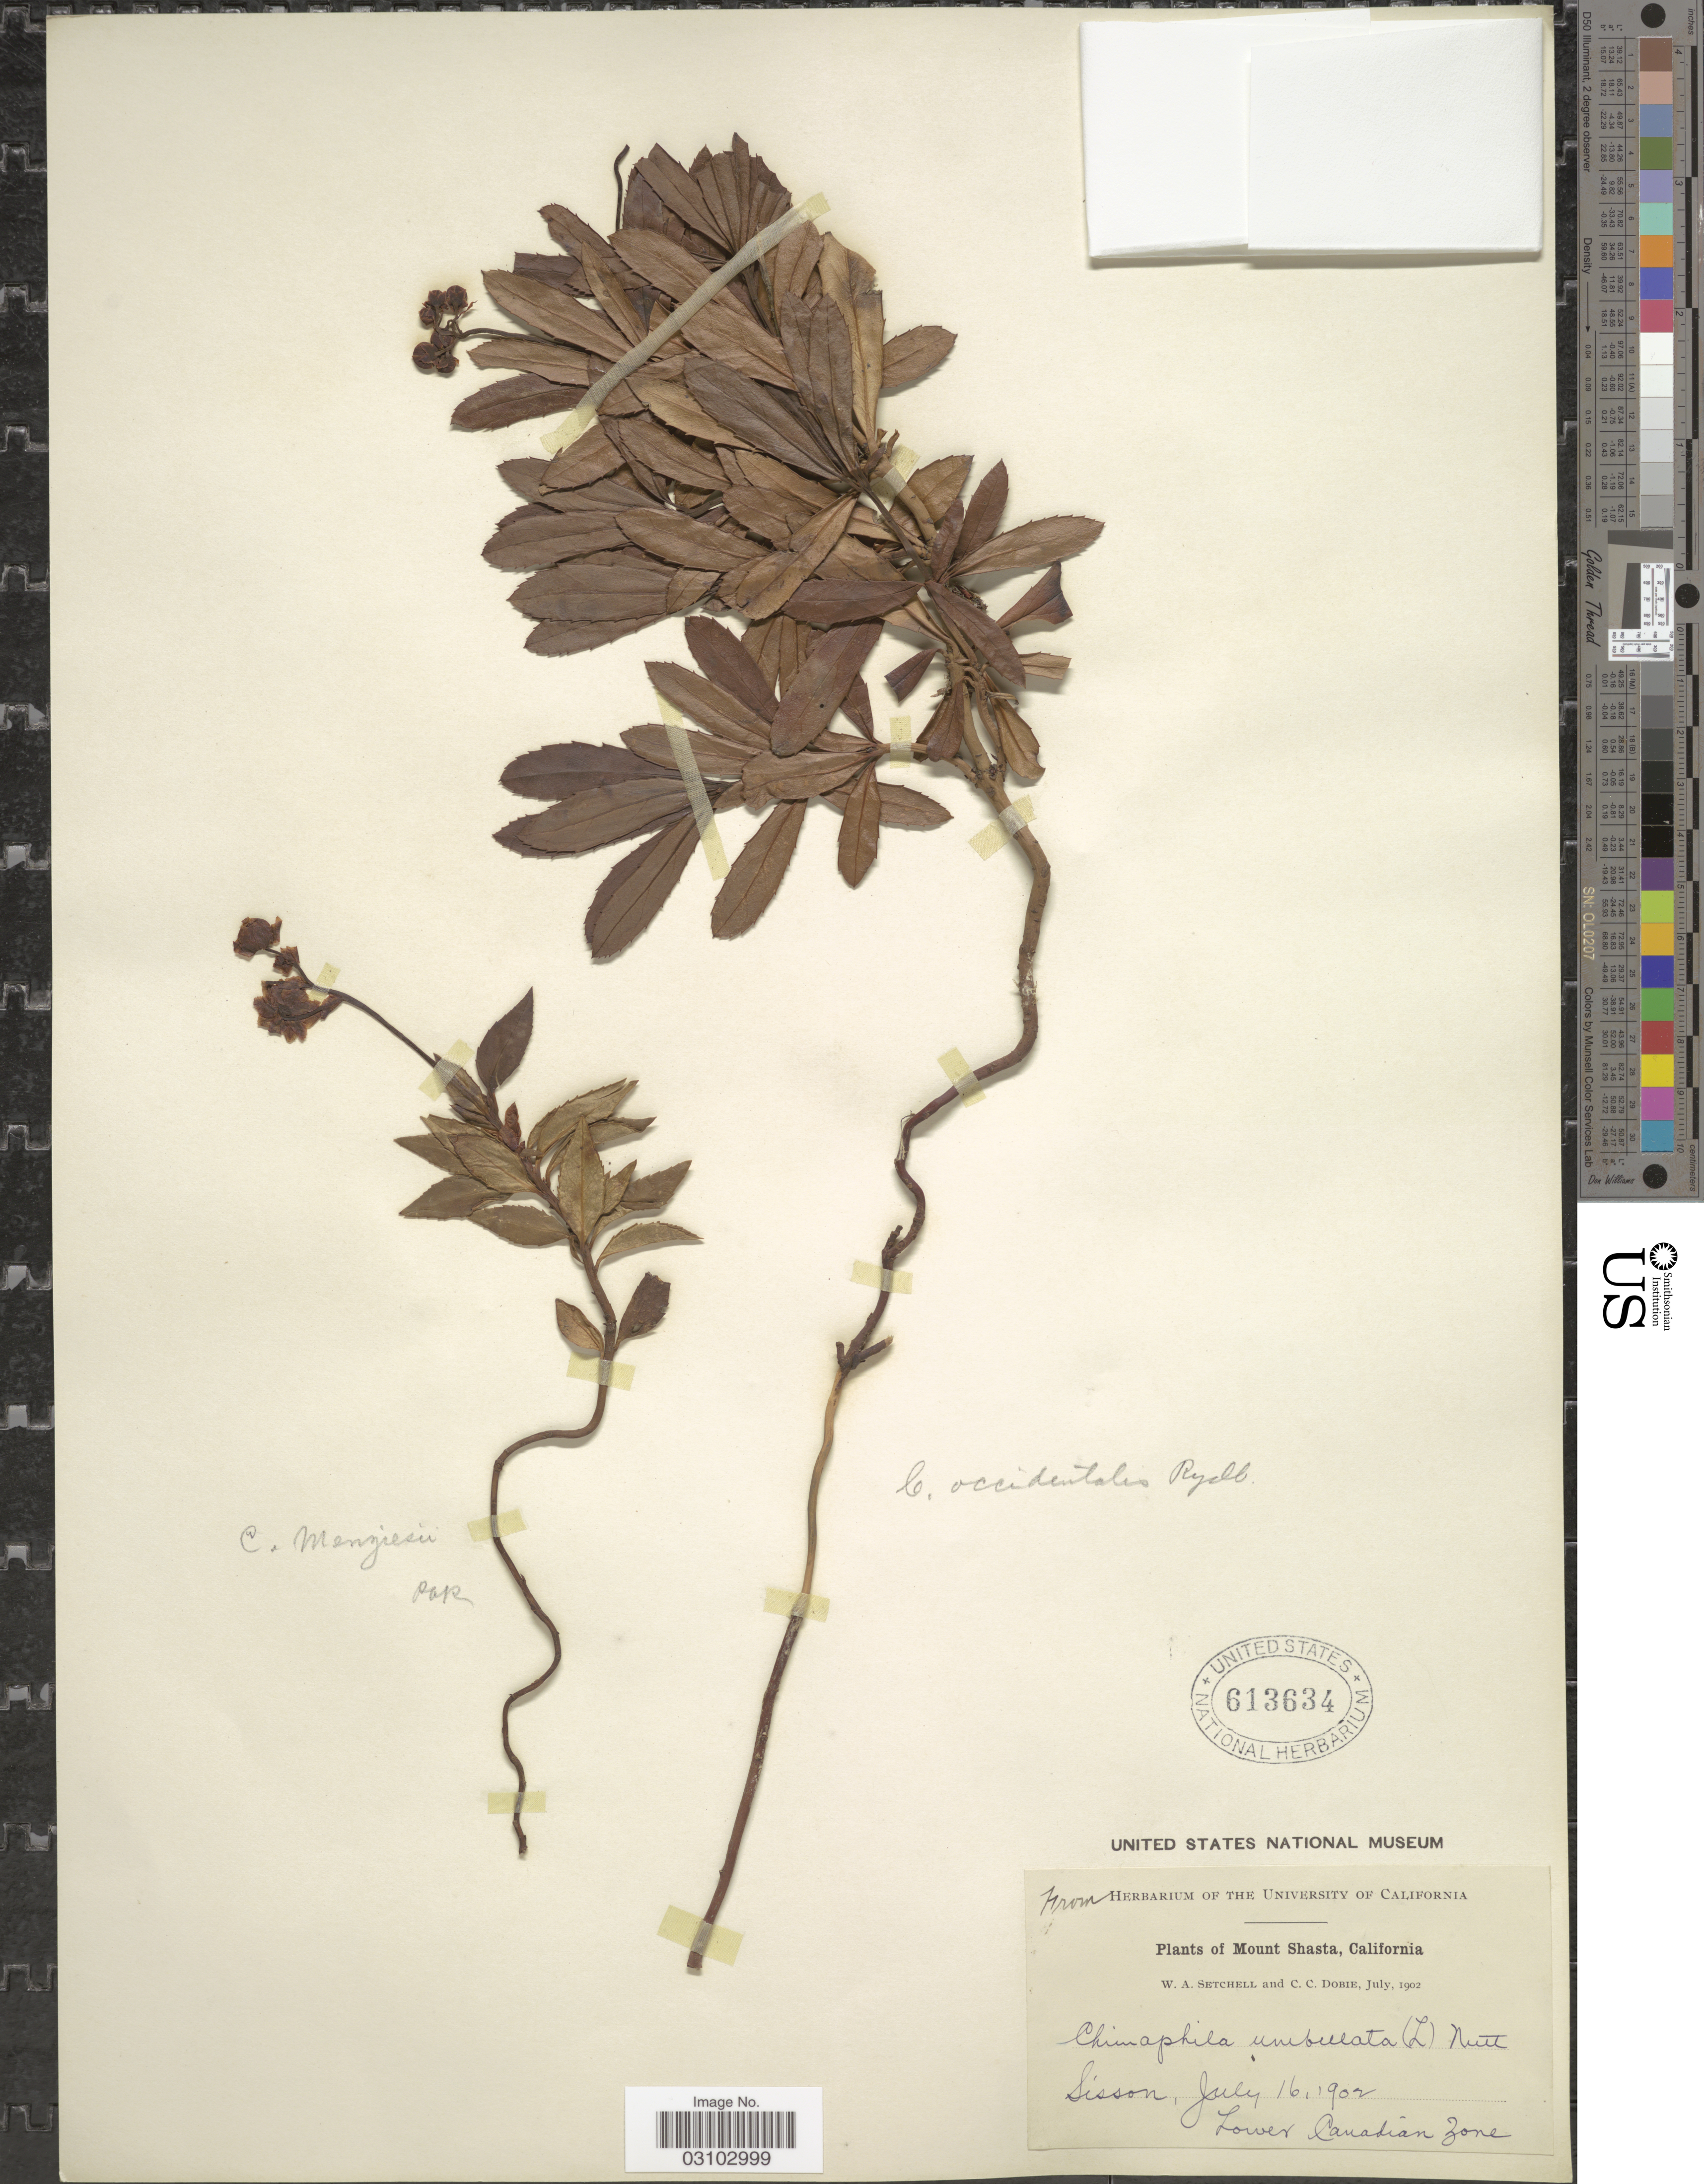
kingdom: Plantae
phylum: Tracheophyta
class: Magnoliopsida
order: Ericales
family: Ericaceae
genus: Chimaphila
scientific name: Chimaphila umbellata subsp. occidentalis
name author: (Rydb.) Hultén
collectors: W. Setchell & C. Dobie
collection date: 1902-07-16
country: United States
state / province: California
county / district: Siskiyou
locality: Mount Shasta. Sisson. Lower Canadian Zone.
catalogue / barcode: US 613634